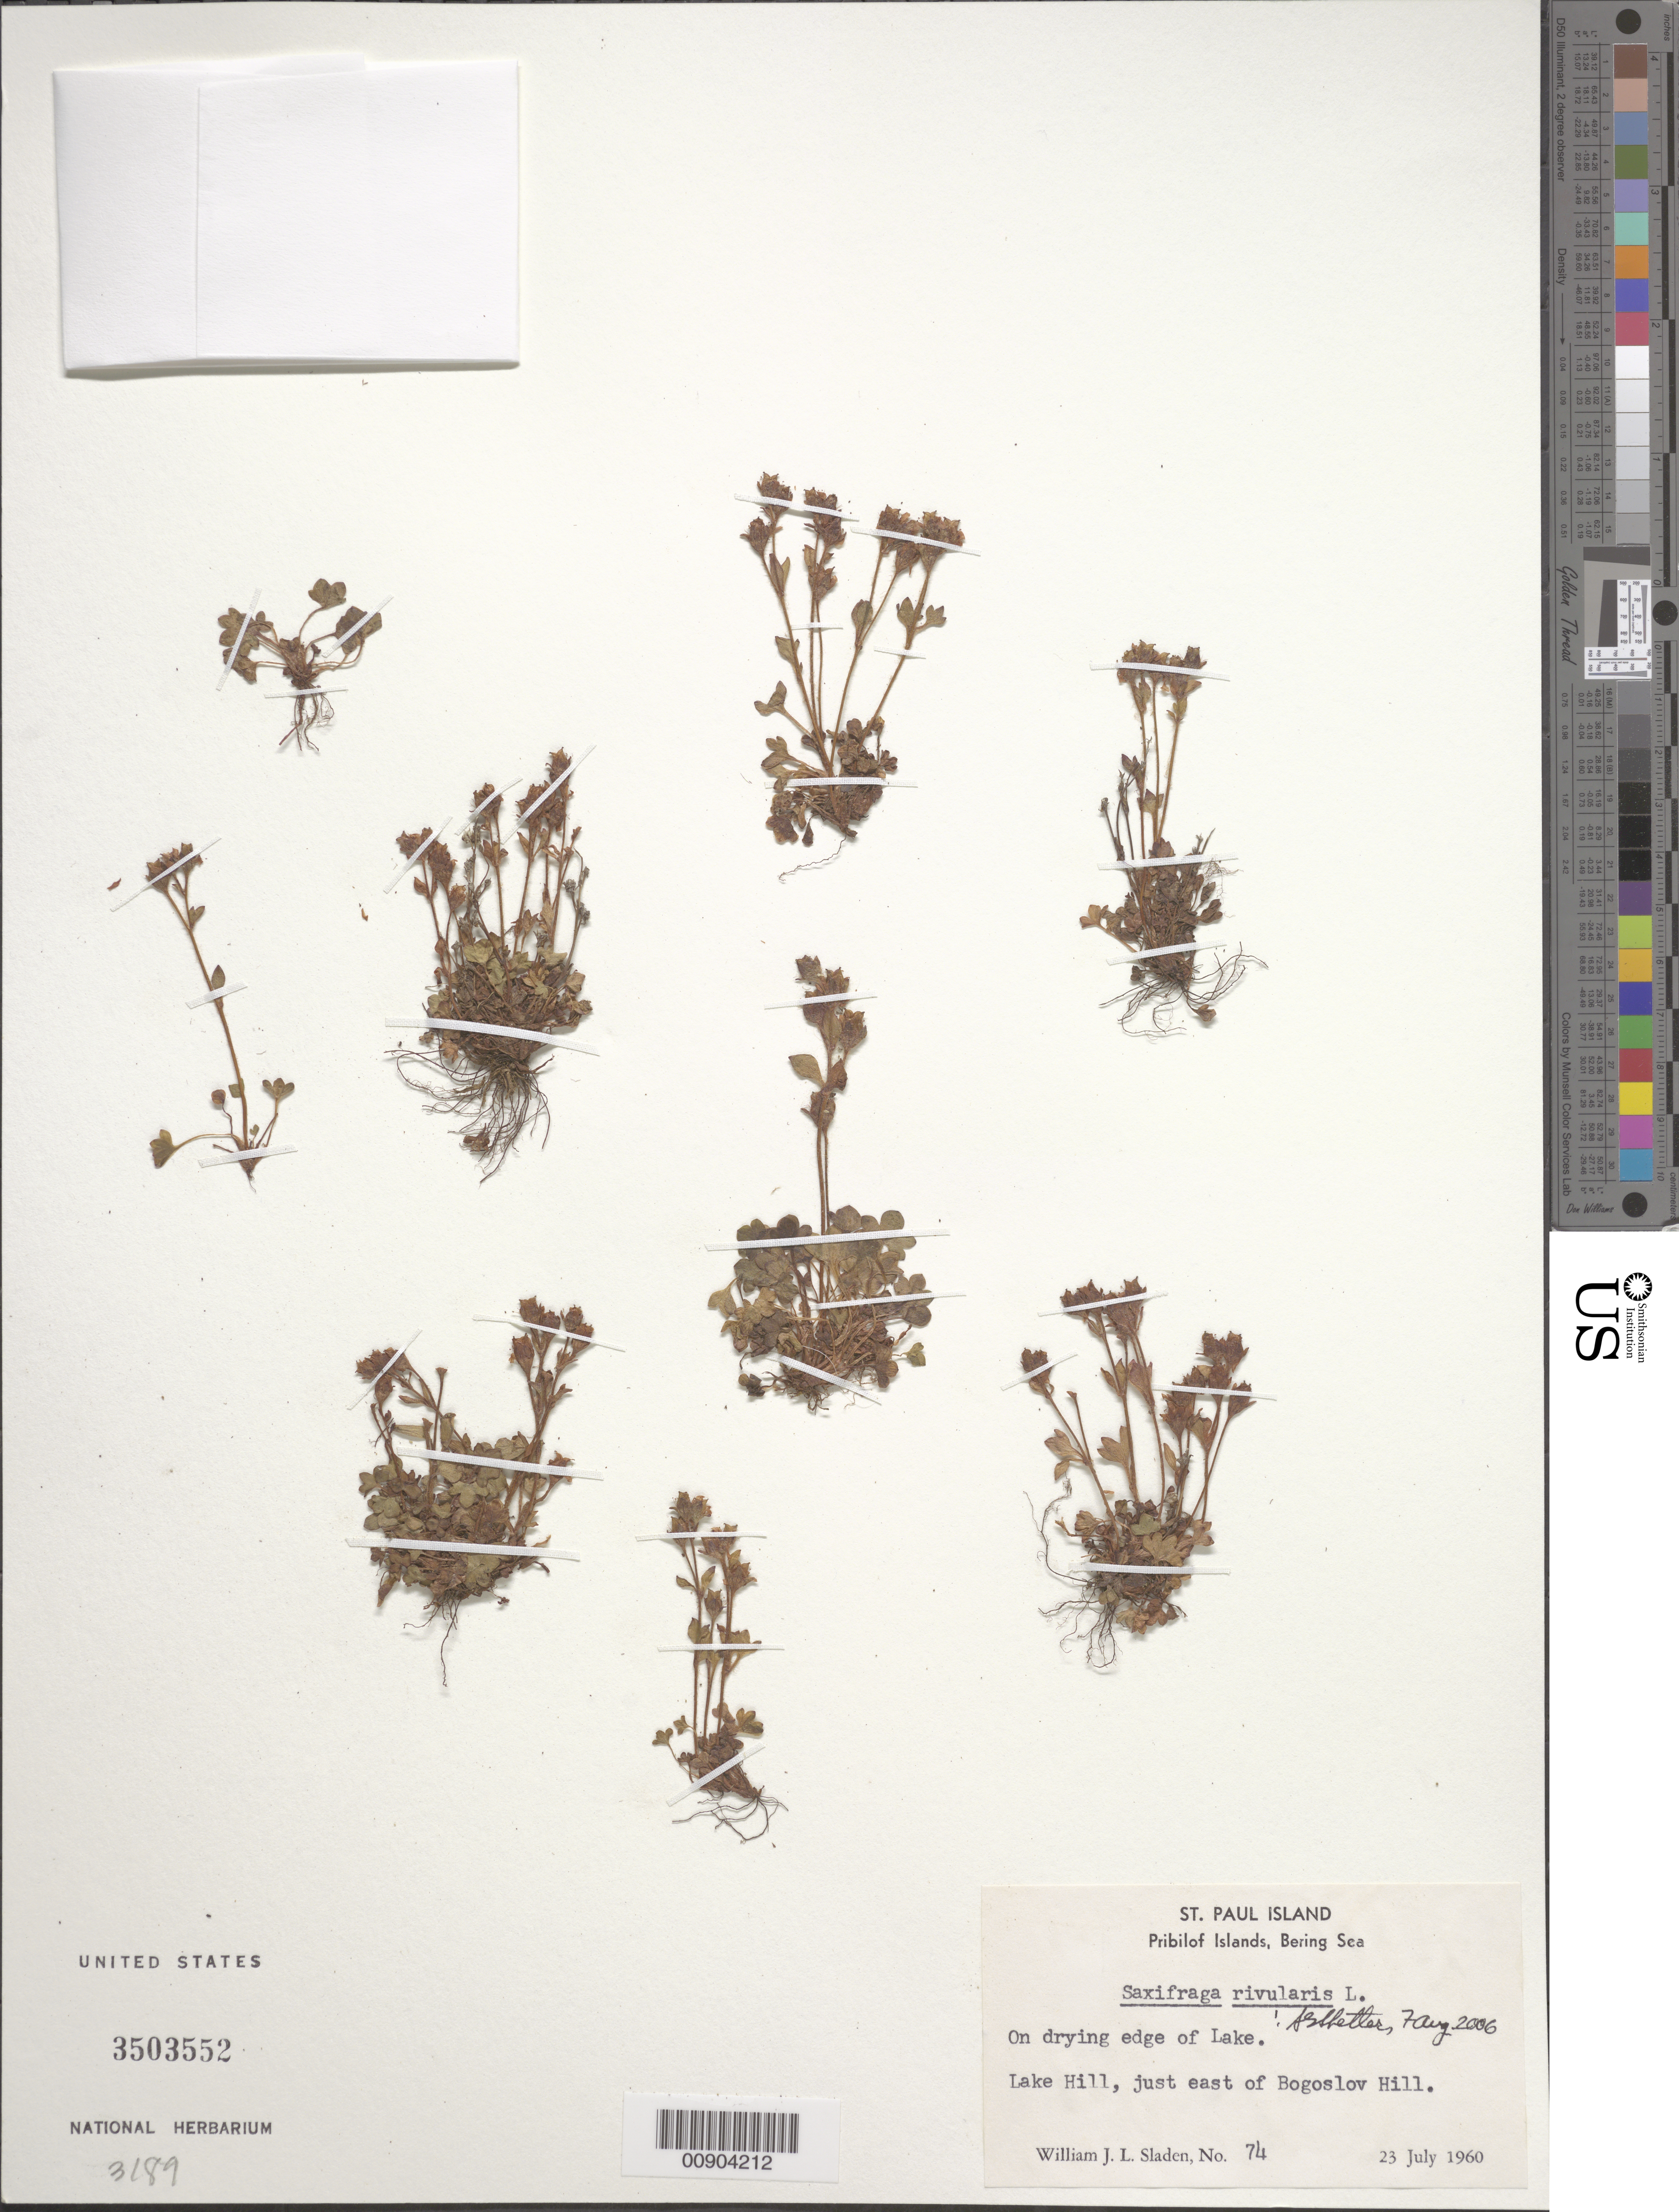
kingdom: Plantae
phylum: Tracheophyta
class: Magnoliopsida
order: Saxifragales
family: Saxifragaceae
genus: Saxifraga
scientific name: Saxifraga rivularis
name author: L.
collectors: W. Sladen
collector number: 74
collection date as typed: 23 Jul 1960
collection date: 1960-07-23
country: United States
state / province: Alaska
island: St. Paul Island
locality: Lake Hill, just east of Bogoslov Hill., Bering Sea, Pribilof Islands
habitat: On drying edge of lake.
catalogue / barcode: US 3503552